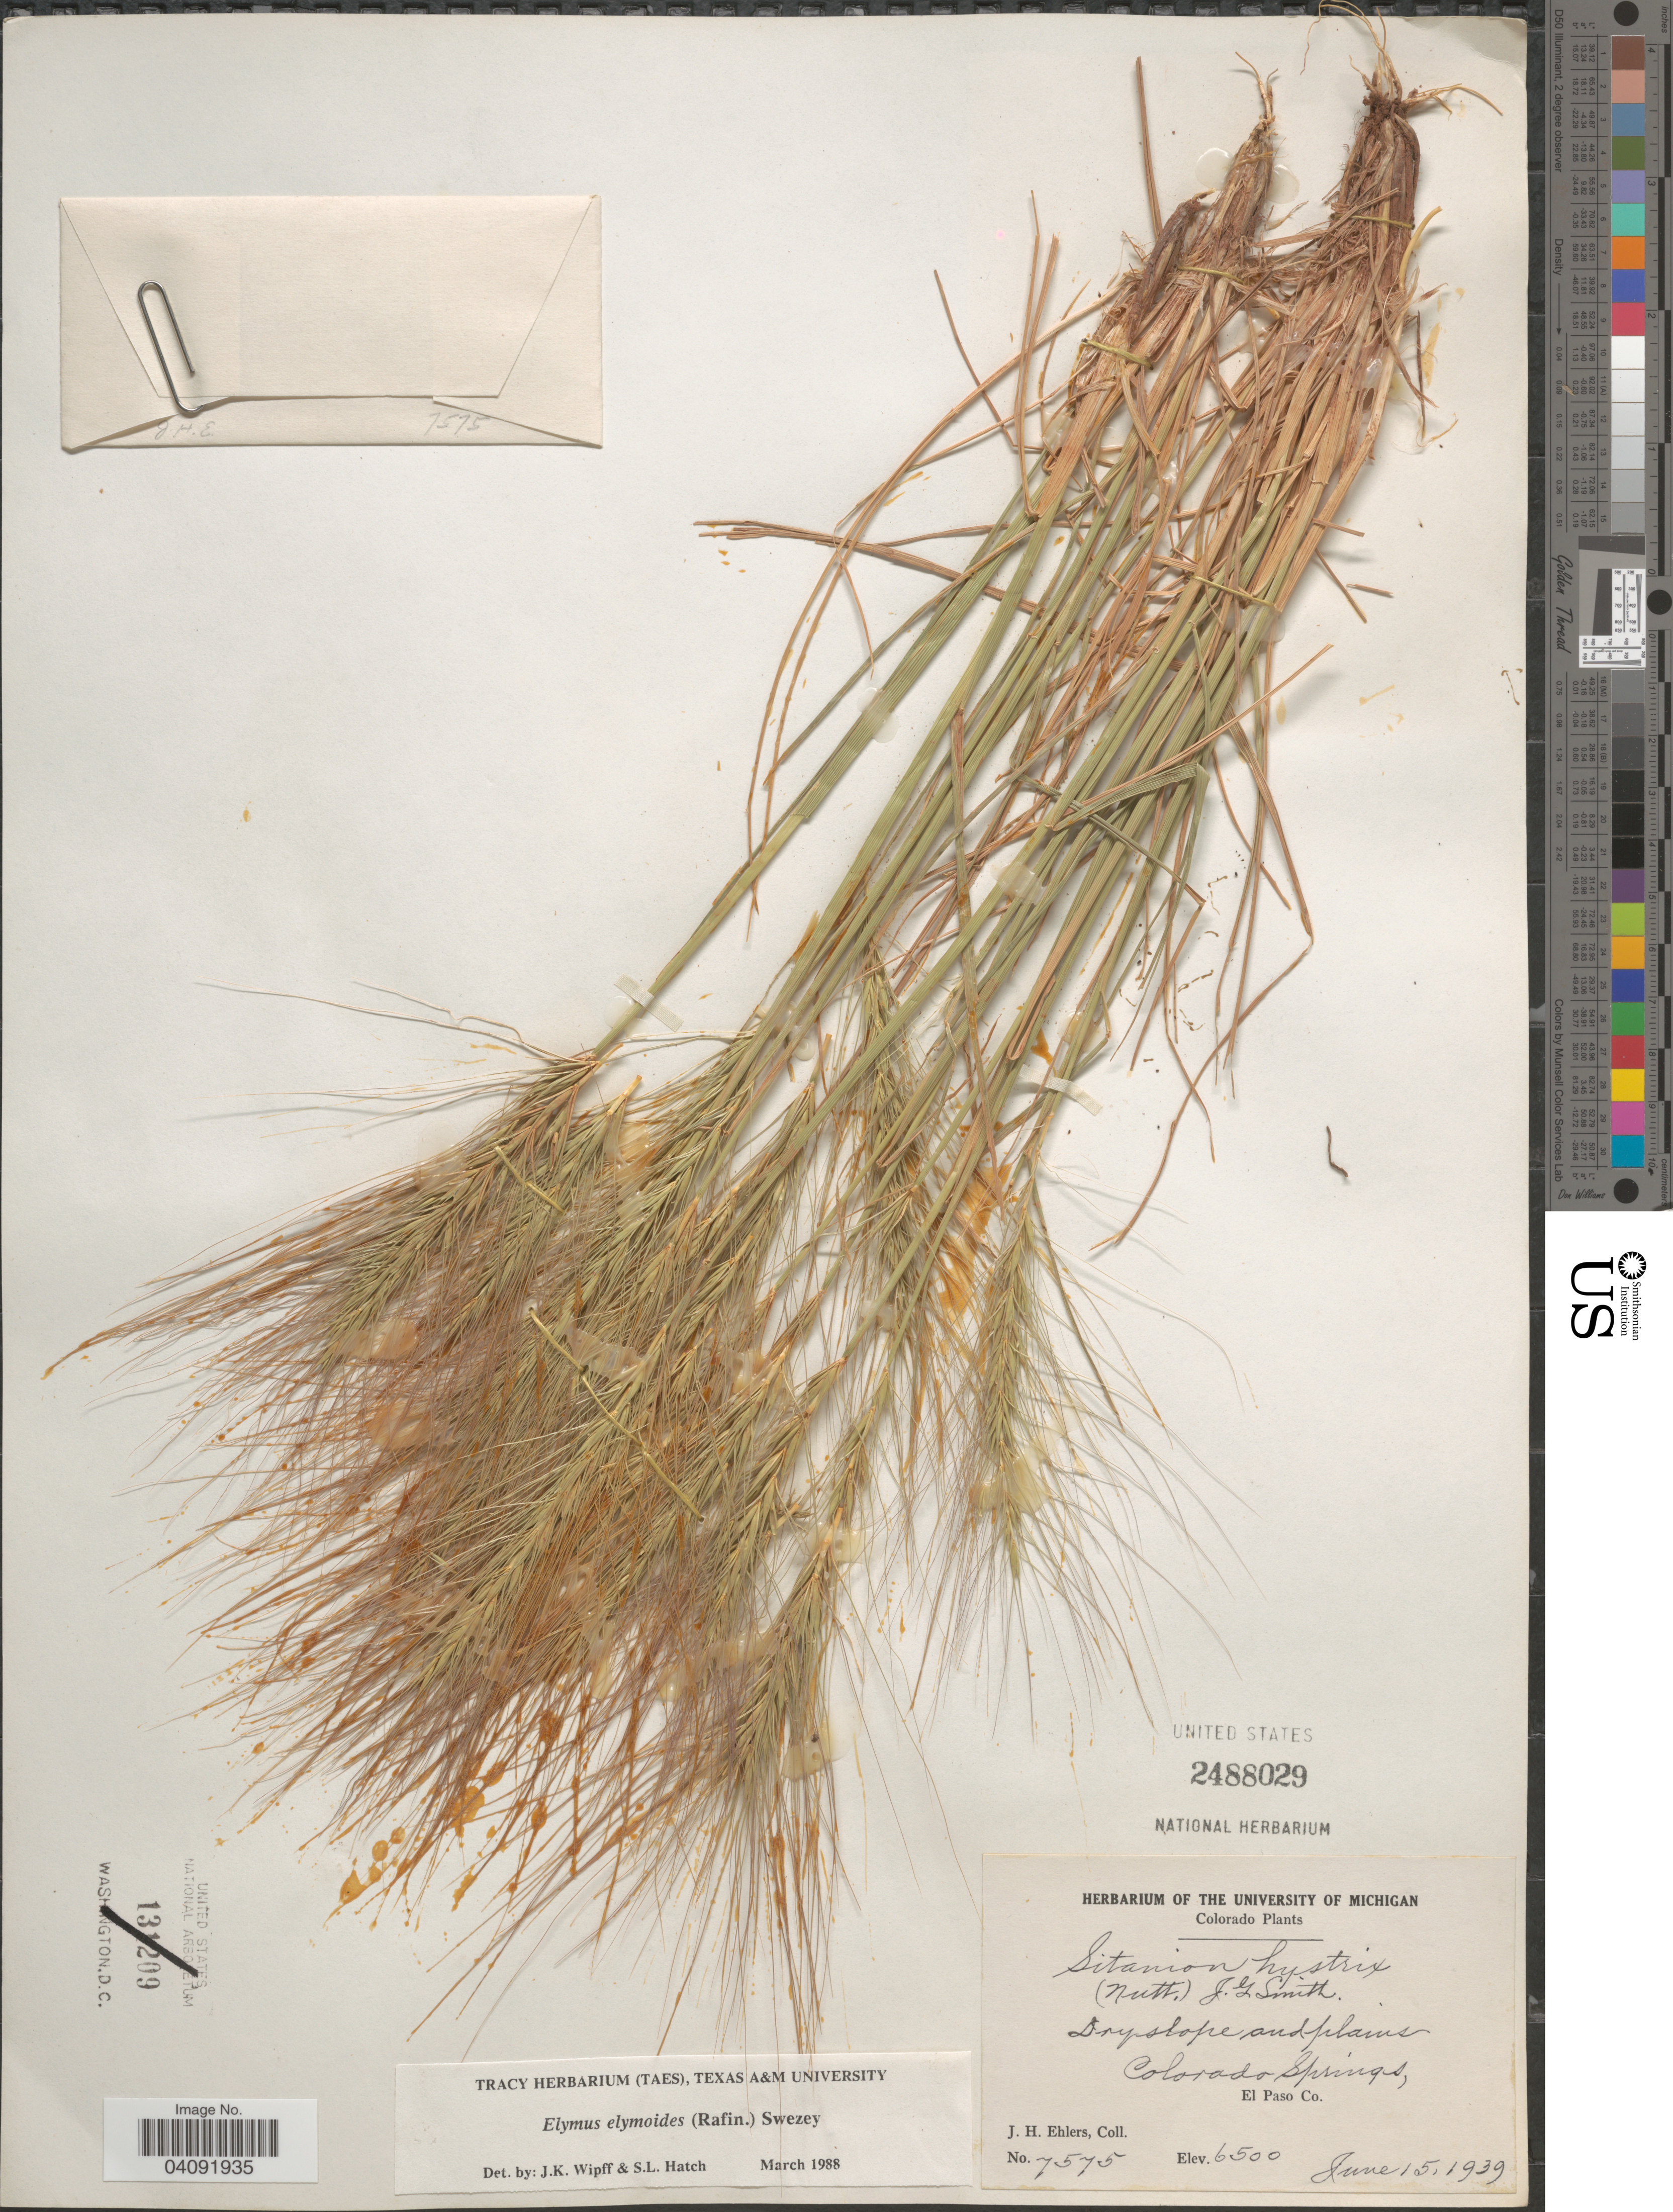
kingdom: Plantae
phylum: Tracheophyta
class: Liliopsida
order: Poales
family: Poaceae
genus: Elymus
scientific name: Elymus elymoides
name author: (Raf.) Swezey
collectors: J. H. Ehlers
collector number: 7575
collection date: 1939-06-15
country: United States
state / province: Colorado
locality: Dry slope and plains Colorado Springs, El Paso Co.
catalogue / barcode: US 2488029